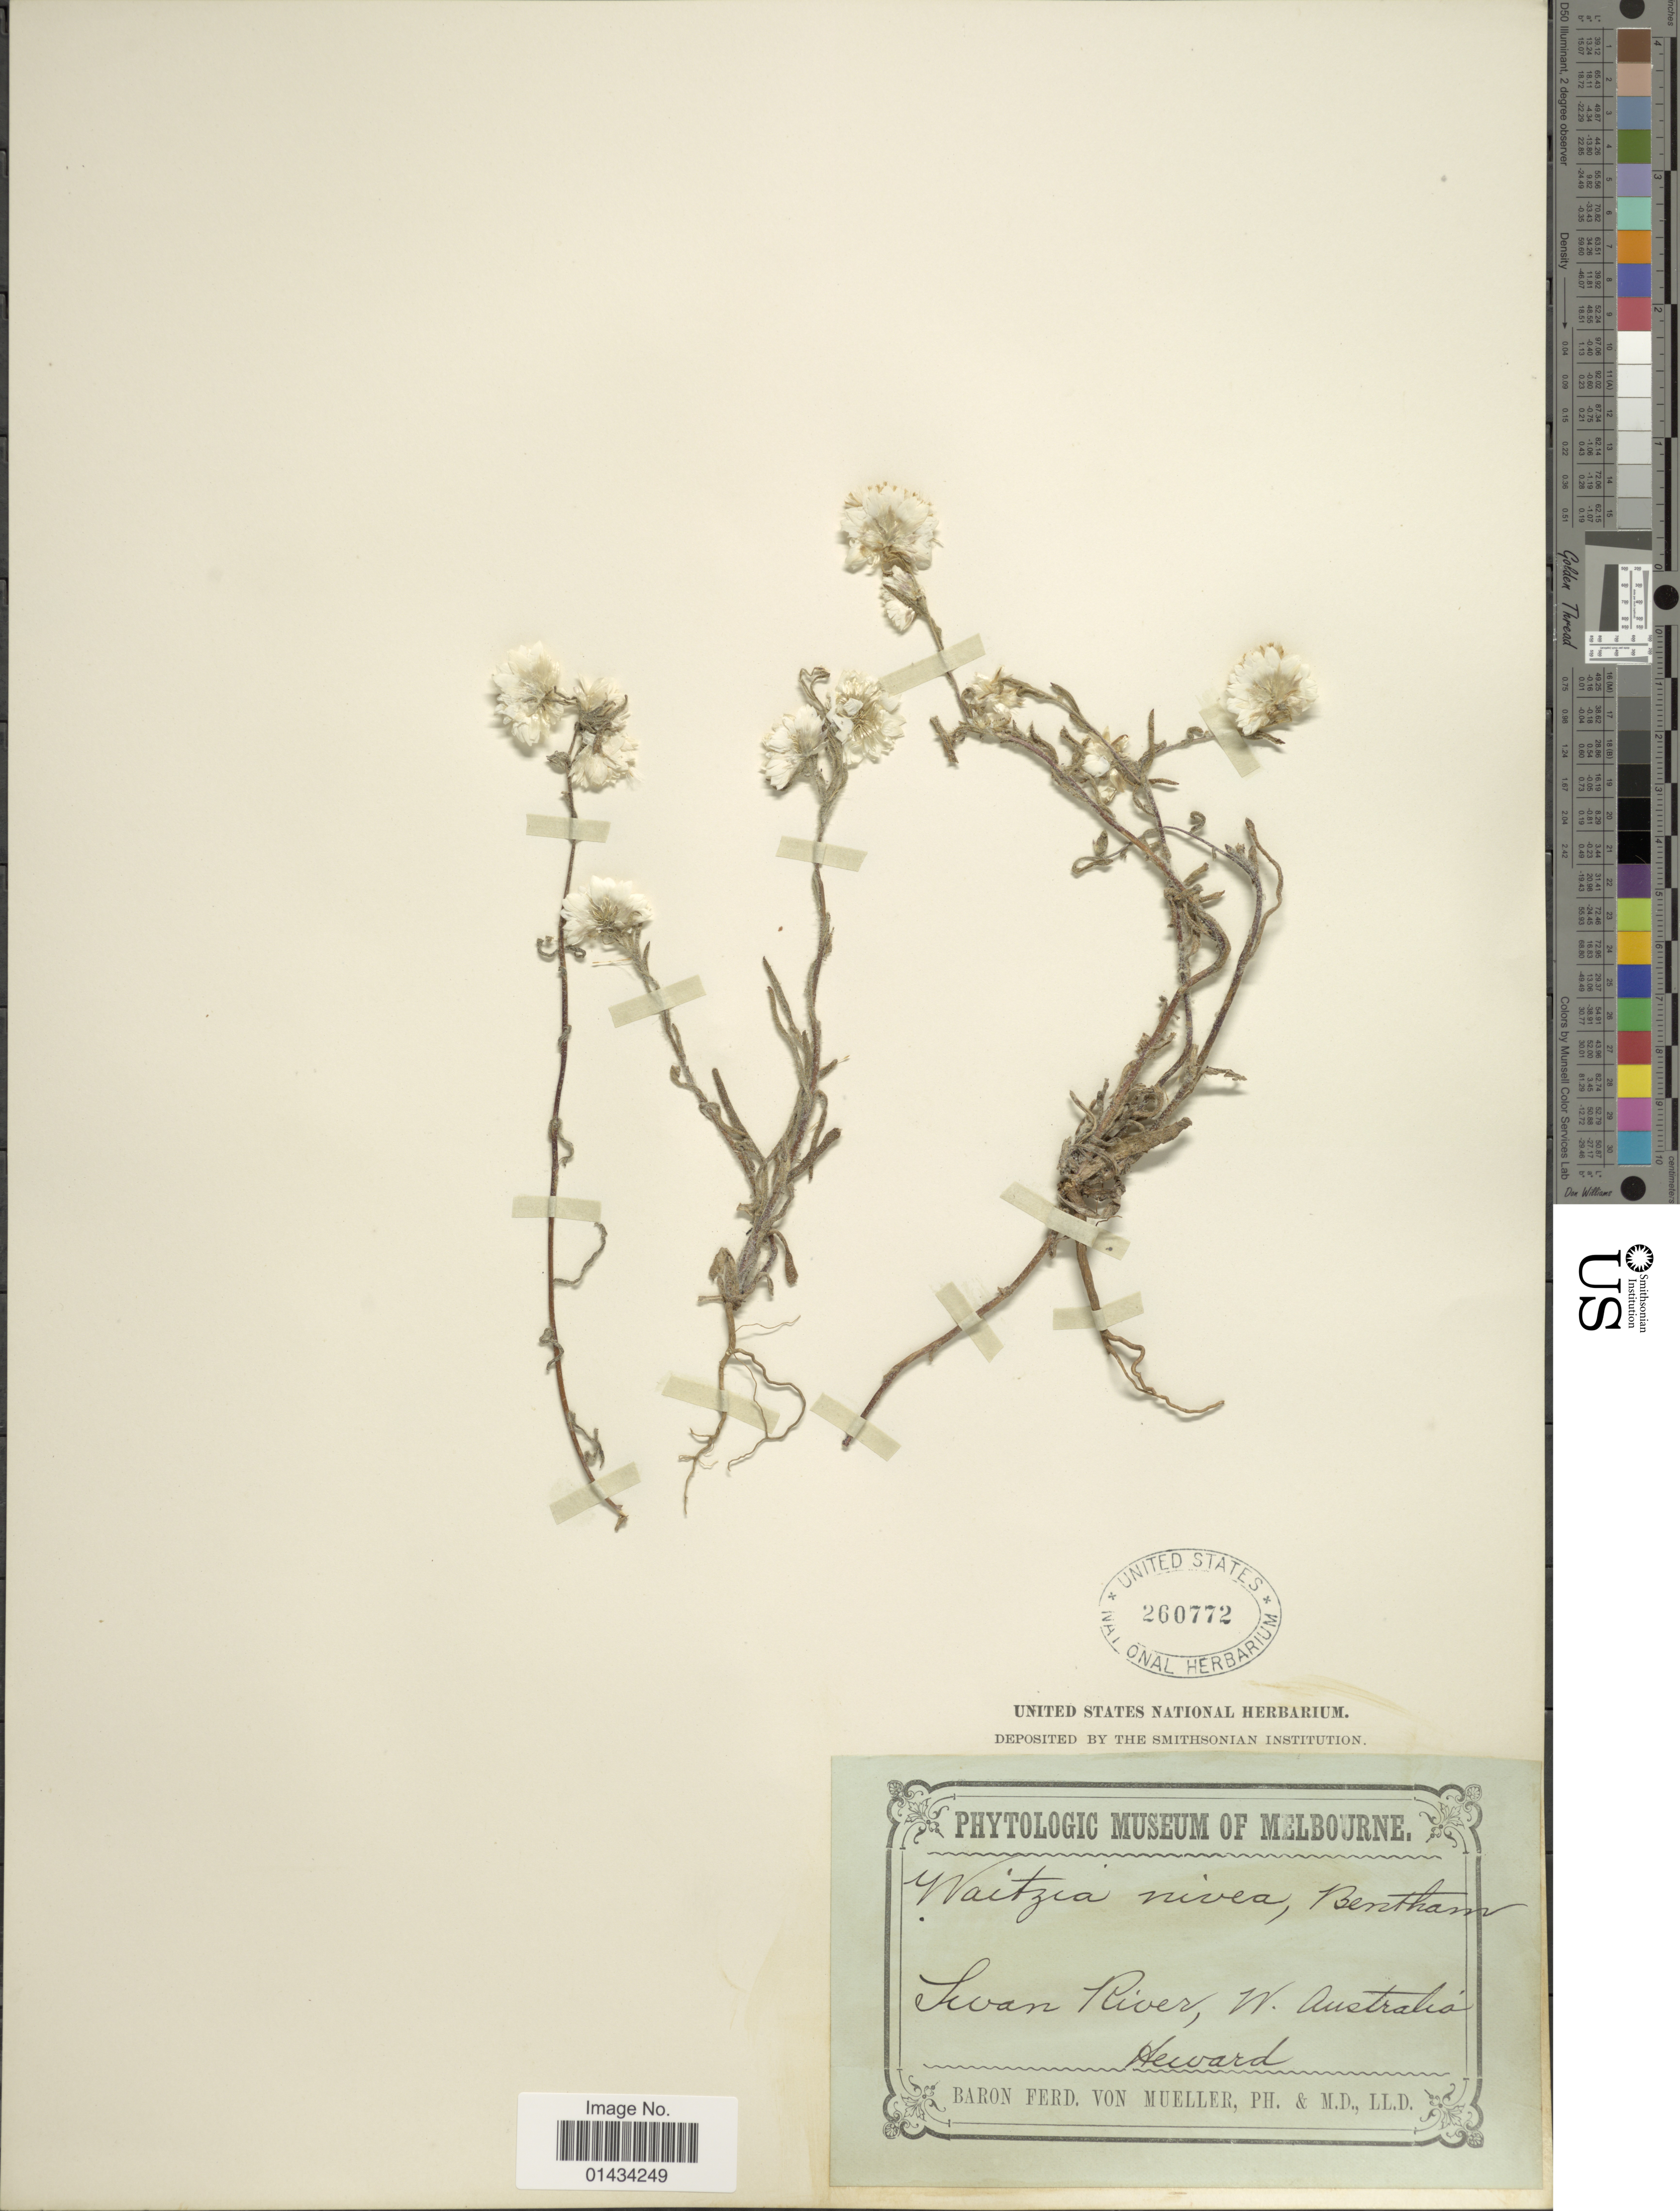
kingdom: Plantae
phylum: Tracheophyta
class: Magnoliopsida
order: Asterales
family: Asteraceae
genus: Waitzia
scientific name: Waitzia nivea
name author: Benth.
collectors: R. Heward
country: Australia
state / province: Western Australia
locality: Swan River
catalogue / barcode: US 260772